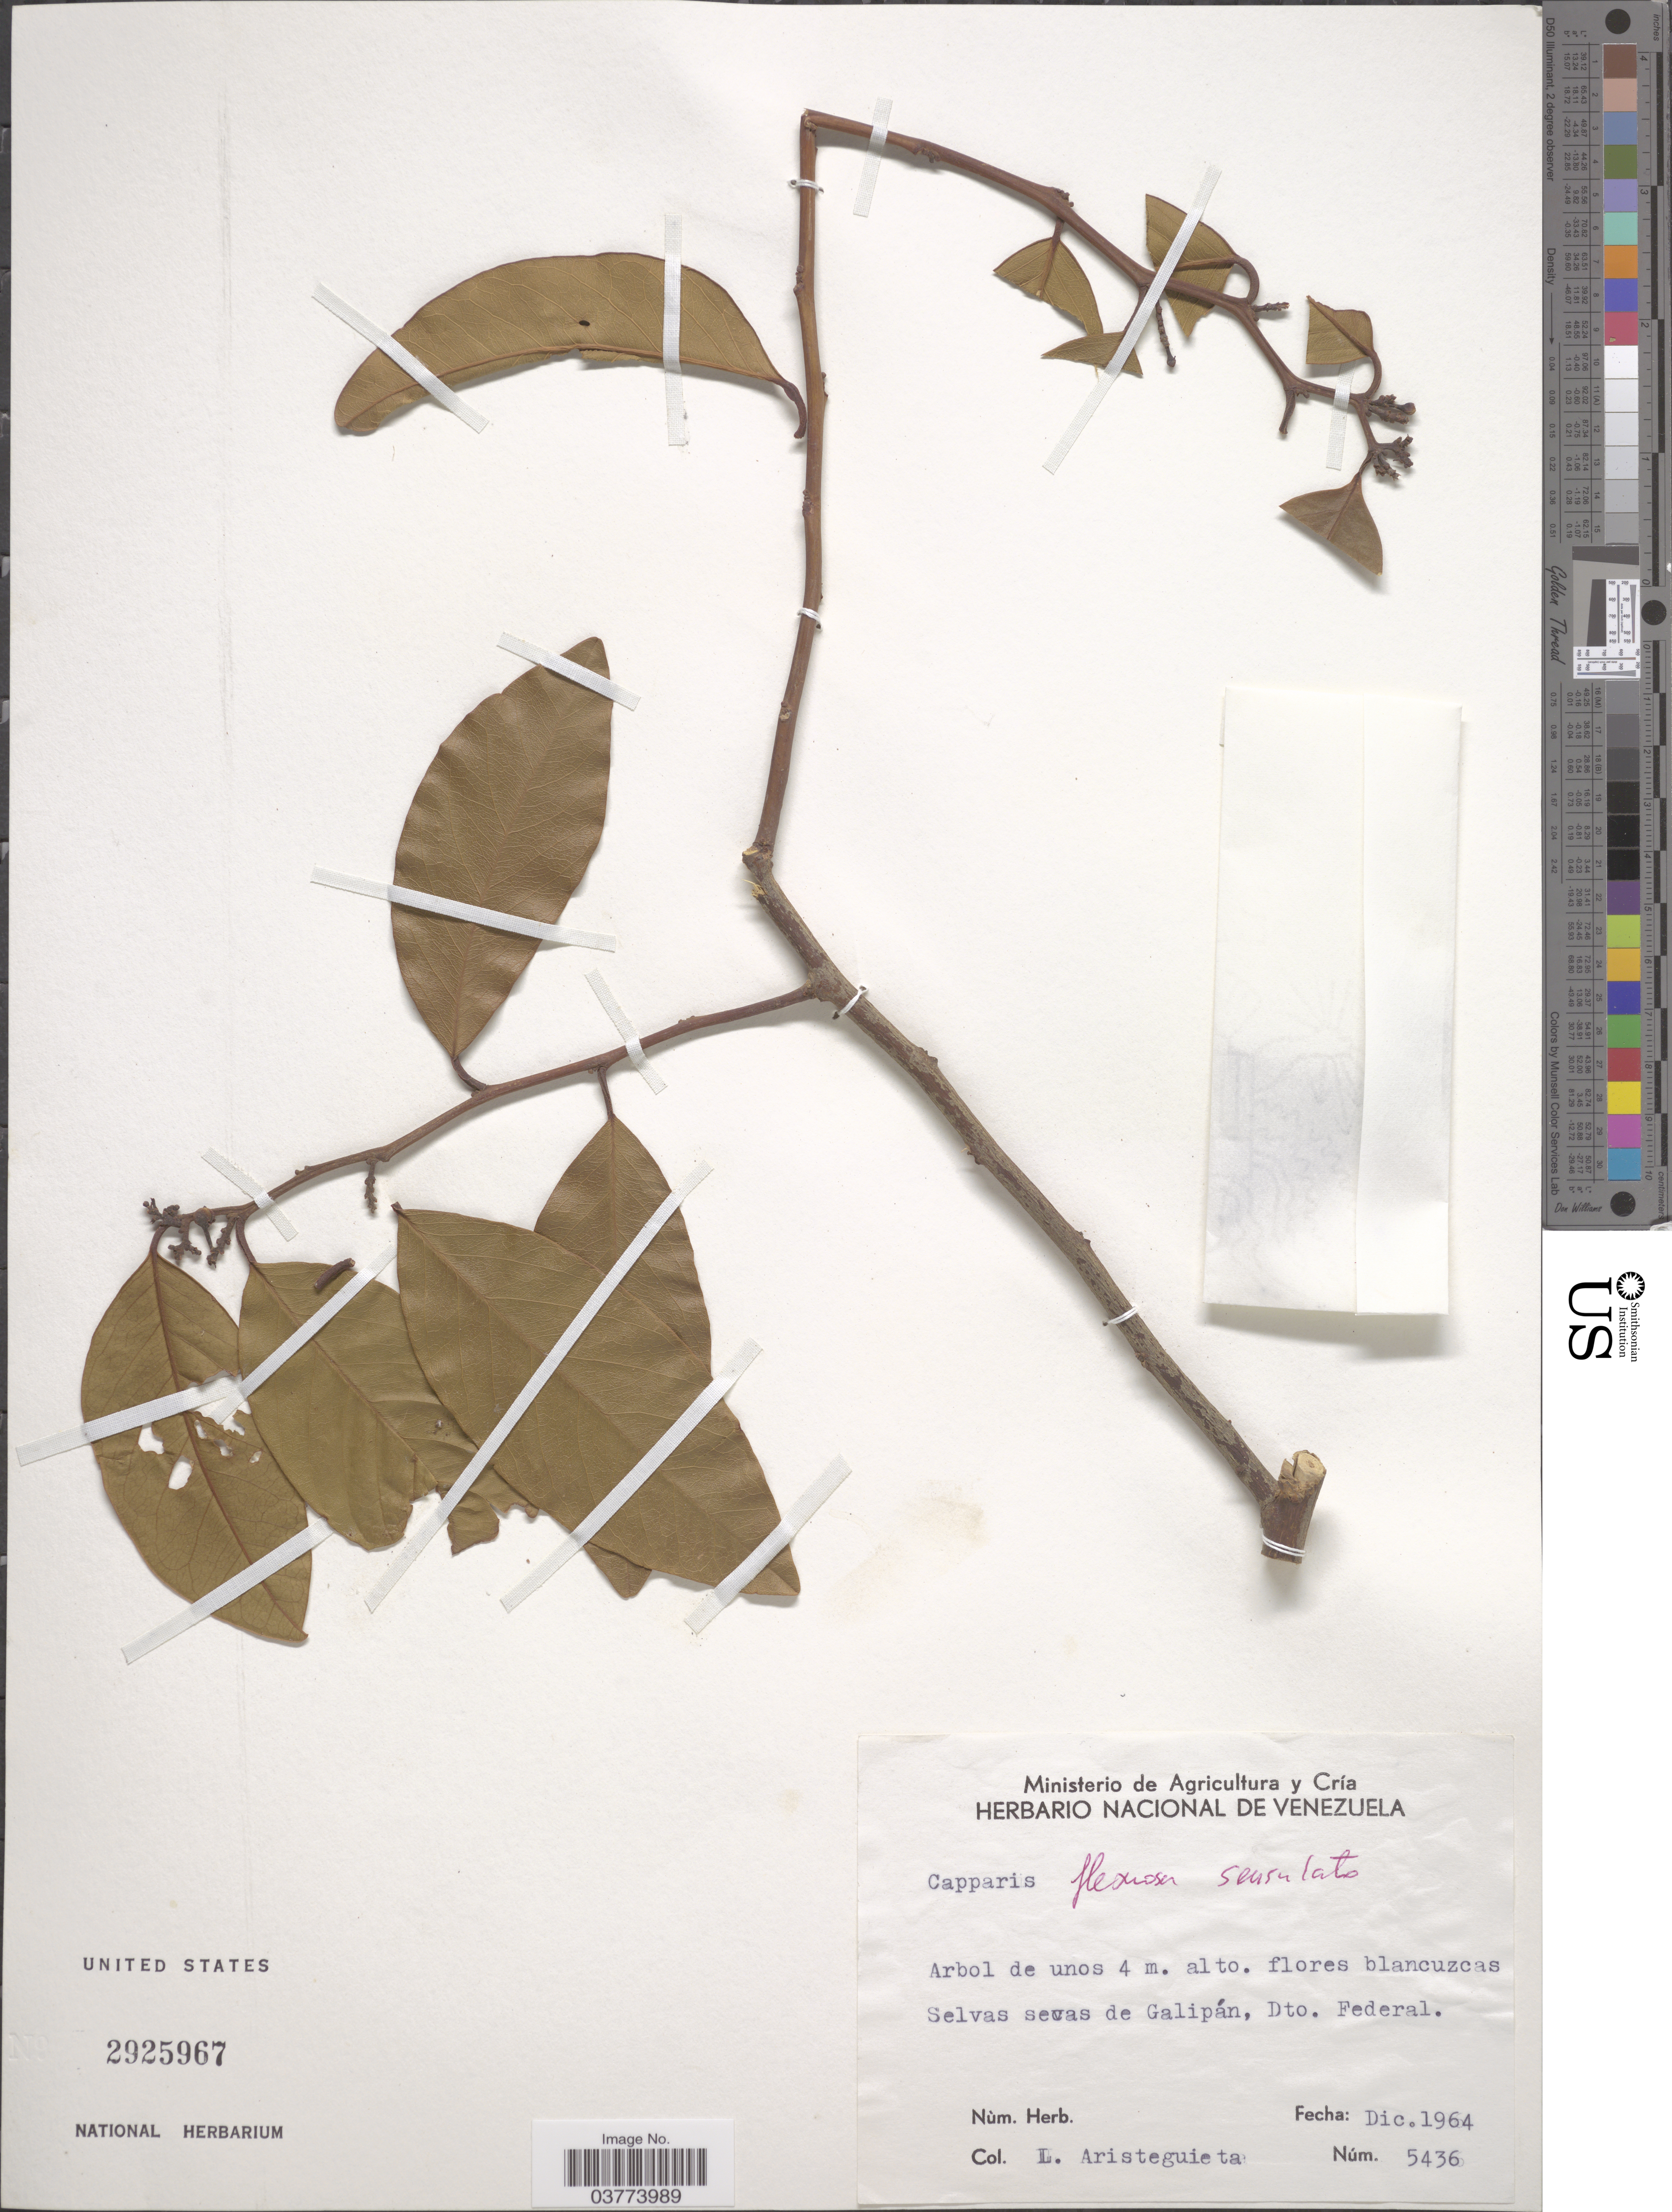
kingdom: Plantae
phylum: Tracheophyta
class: Magnoliopsida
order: Brassicales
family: Capparaceae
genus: Cynophalla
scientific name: Cynophalla polyantha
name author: (Triana & Planch.) Cornejo & Iltis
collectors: L. Aristeguieta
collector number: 5436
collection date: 1964-12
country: Venezuela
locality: Selvas sevas de Galipán, Dto. Federal.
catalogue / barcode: US 2925967